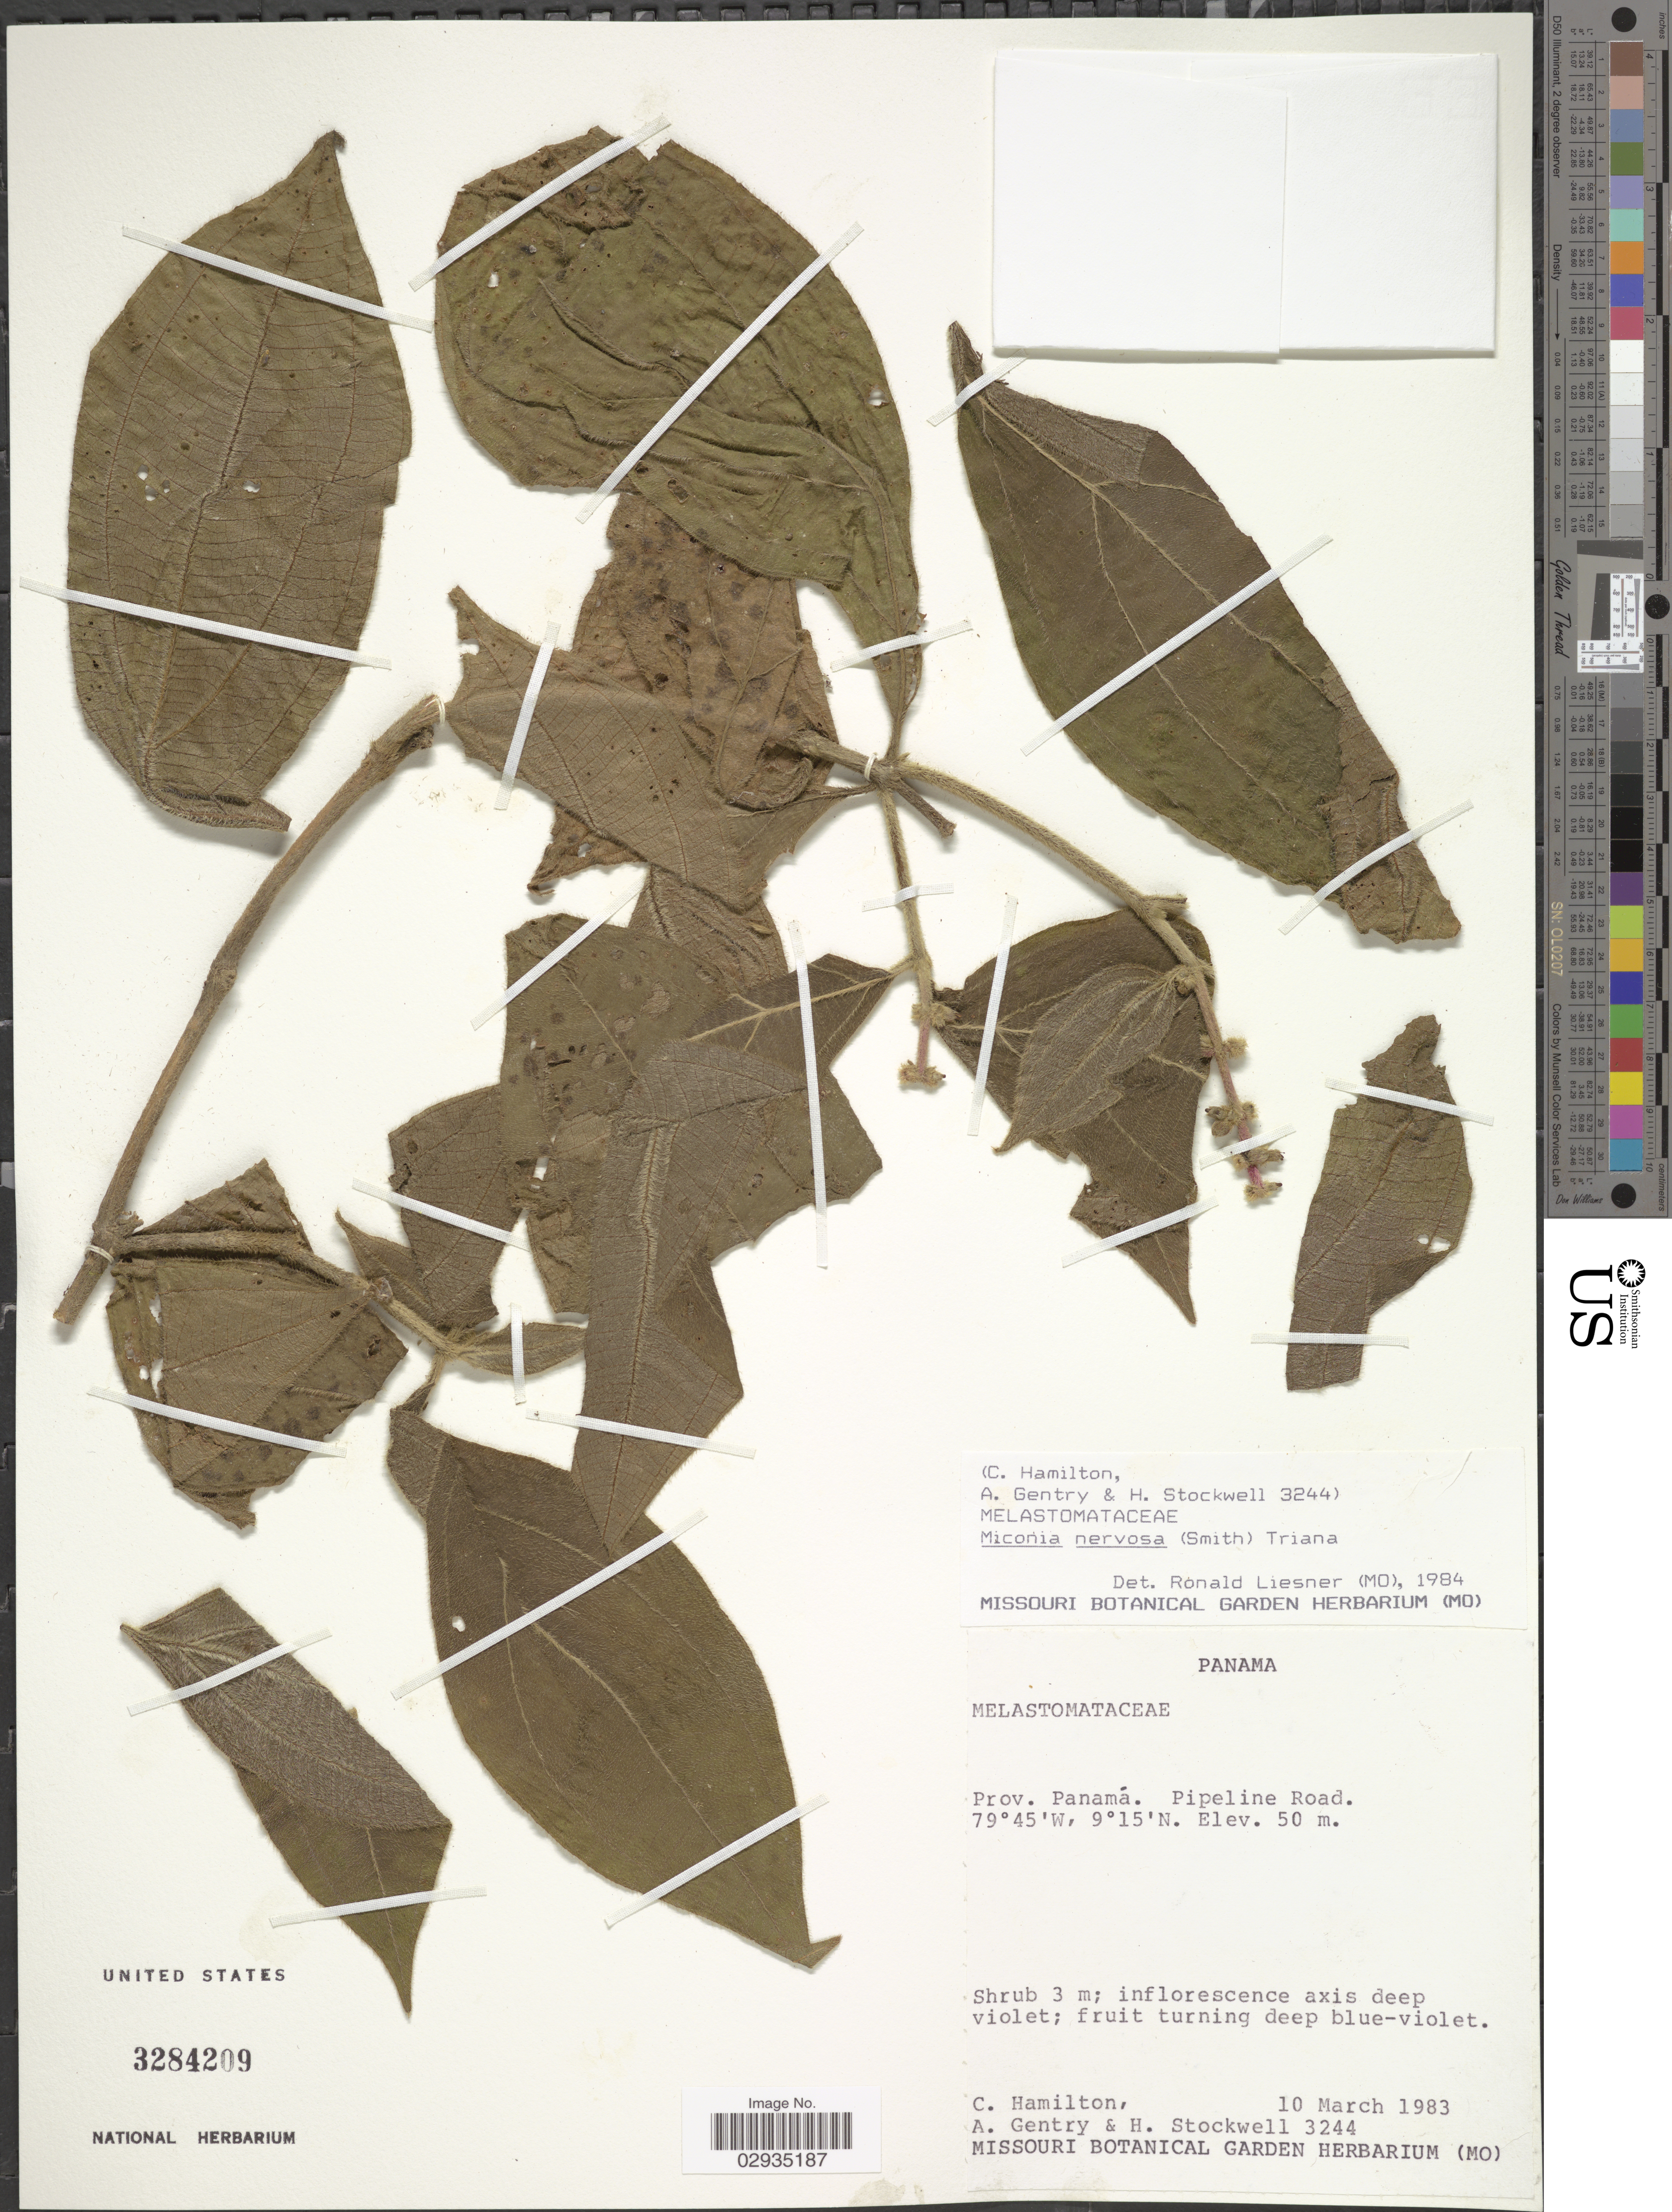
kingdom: Plantae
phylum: Tracheophyta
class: Magnoliopsida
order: Myrtales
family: Melastomataceae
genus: Miconia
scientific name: Miconia nervosa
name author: (Sm.) Triana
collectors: C. Hamilton, A. H. Gentry & H. Stockwell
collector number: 3244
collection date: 1983-03-10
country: Panama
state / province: Panamá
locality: Pipeline Road.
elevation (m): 50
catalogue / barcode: US 3284209